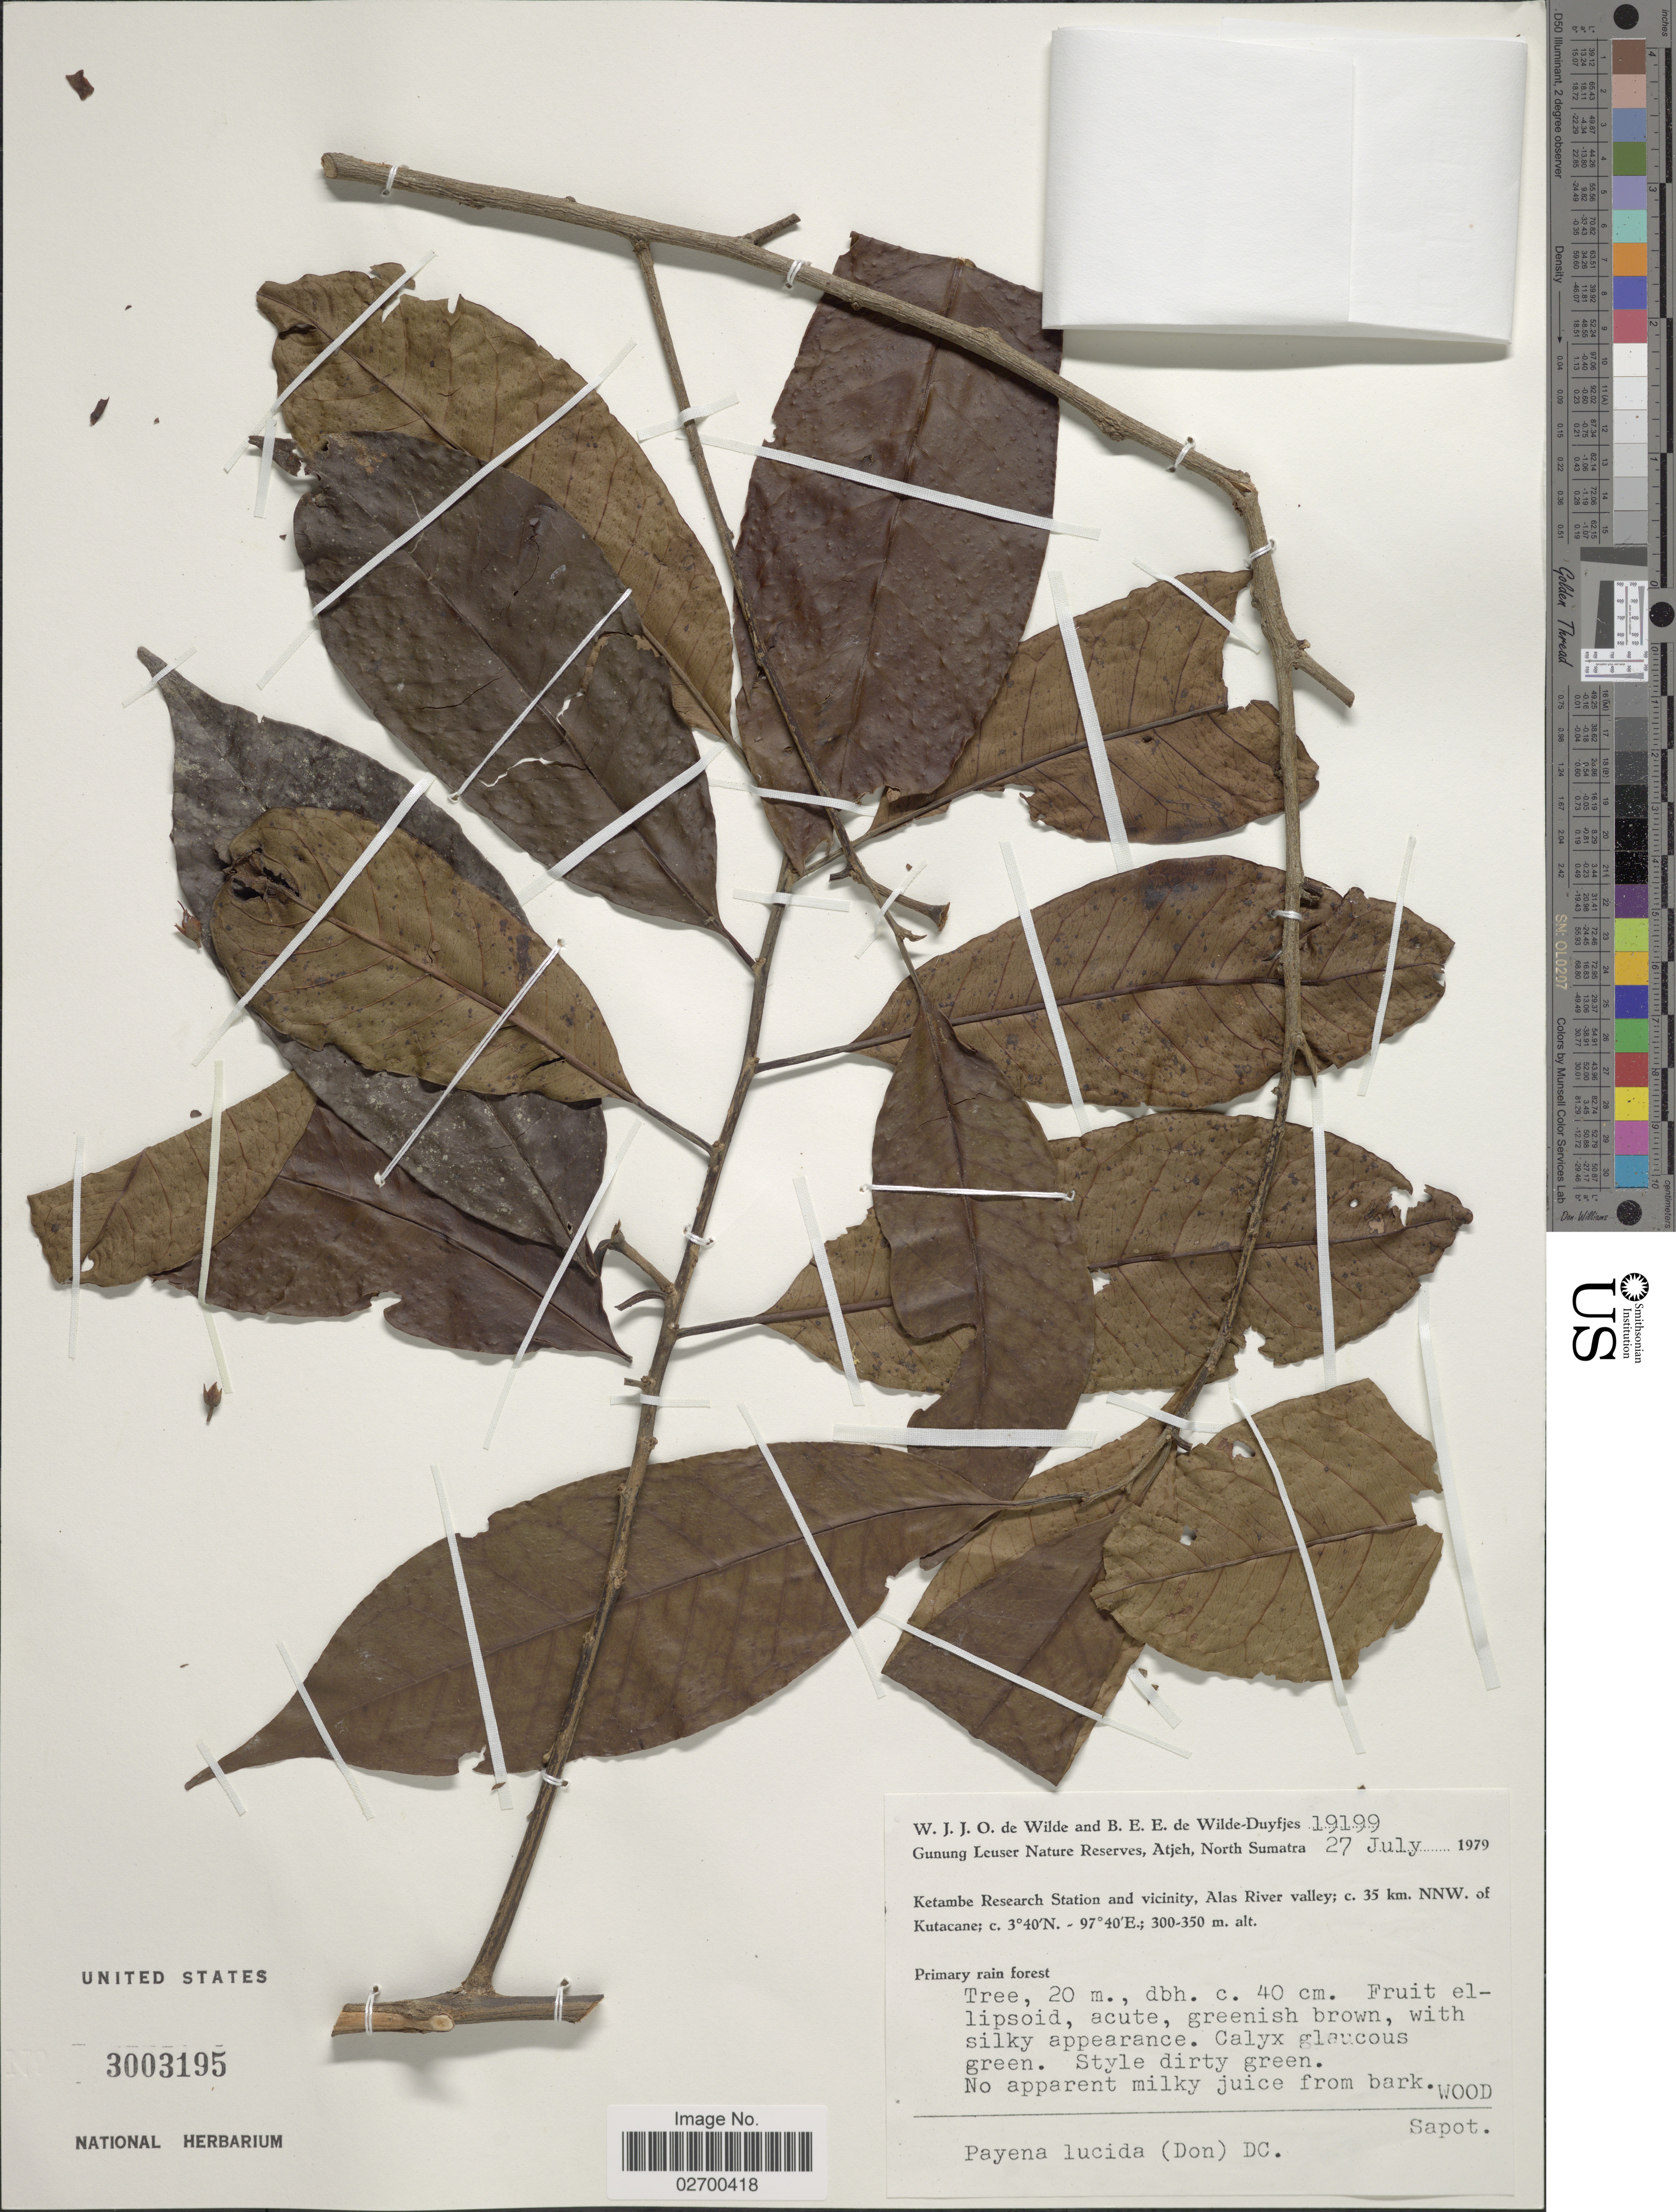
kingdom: Plantae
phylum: Tracheophyta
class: Magnoliopsida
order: Ericales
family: Sapotaceae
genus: Payena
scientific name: Payena lucida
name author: A. DC.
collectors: W. J. de Wilde & B. E. de Wilde-Duyfjes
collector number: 19199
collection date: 1979-07-27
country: Indonesia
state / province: Sumatra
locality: Gunung Leuser Nature Reserve, Atjeh, North Sumatra. Ketambe; valley of Lau Alas, near tributary of Lau Ketambe, c. 35 km NW of Kutacane.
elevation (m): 300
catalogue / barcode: US 3003195